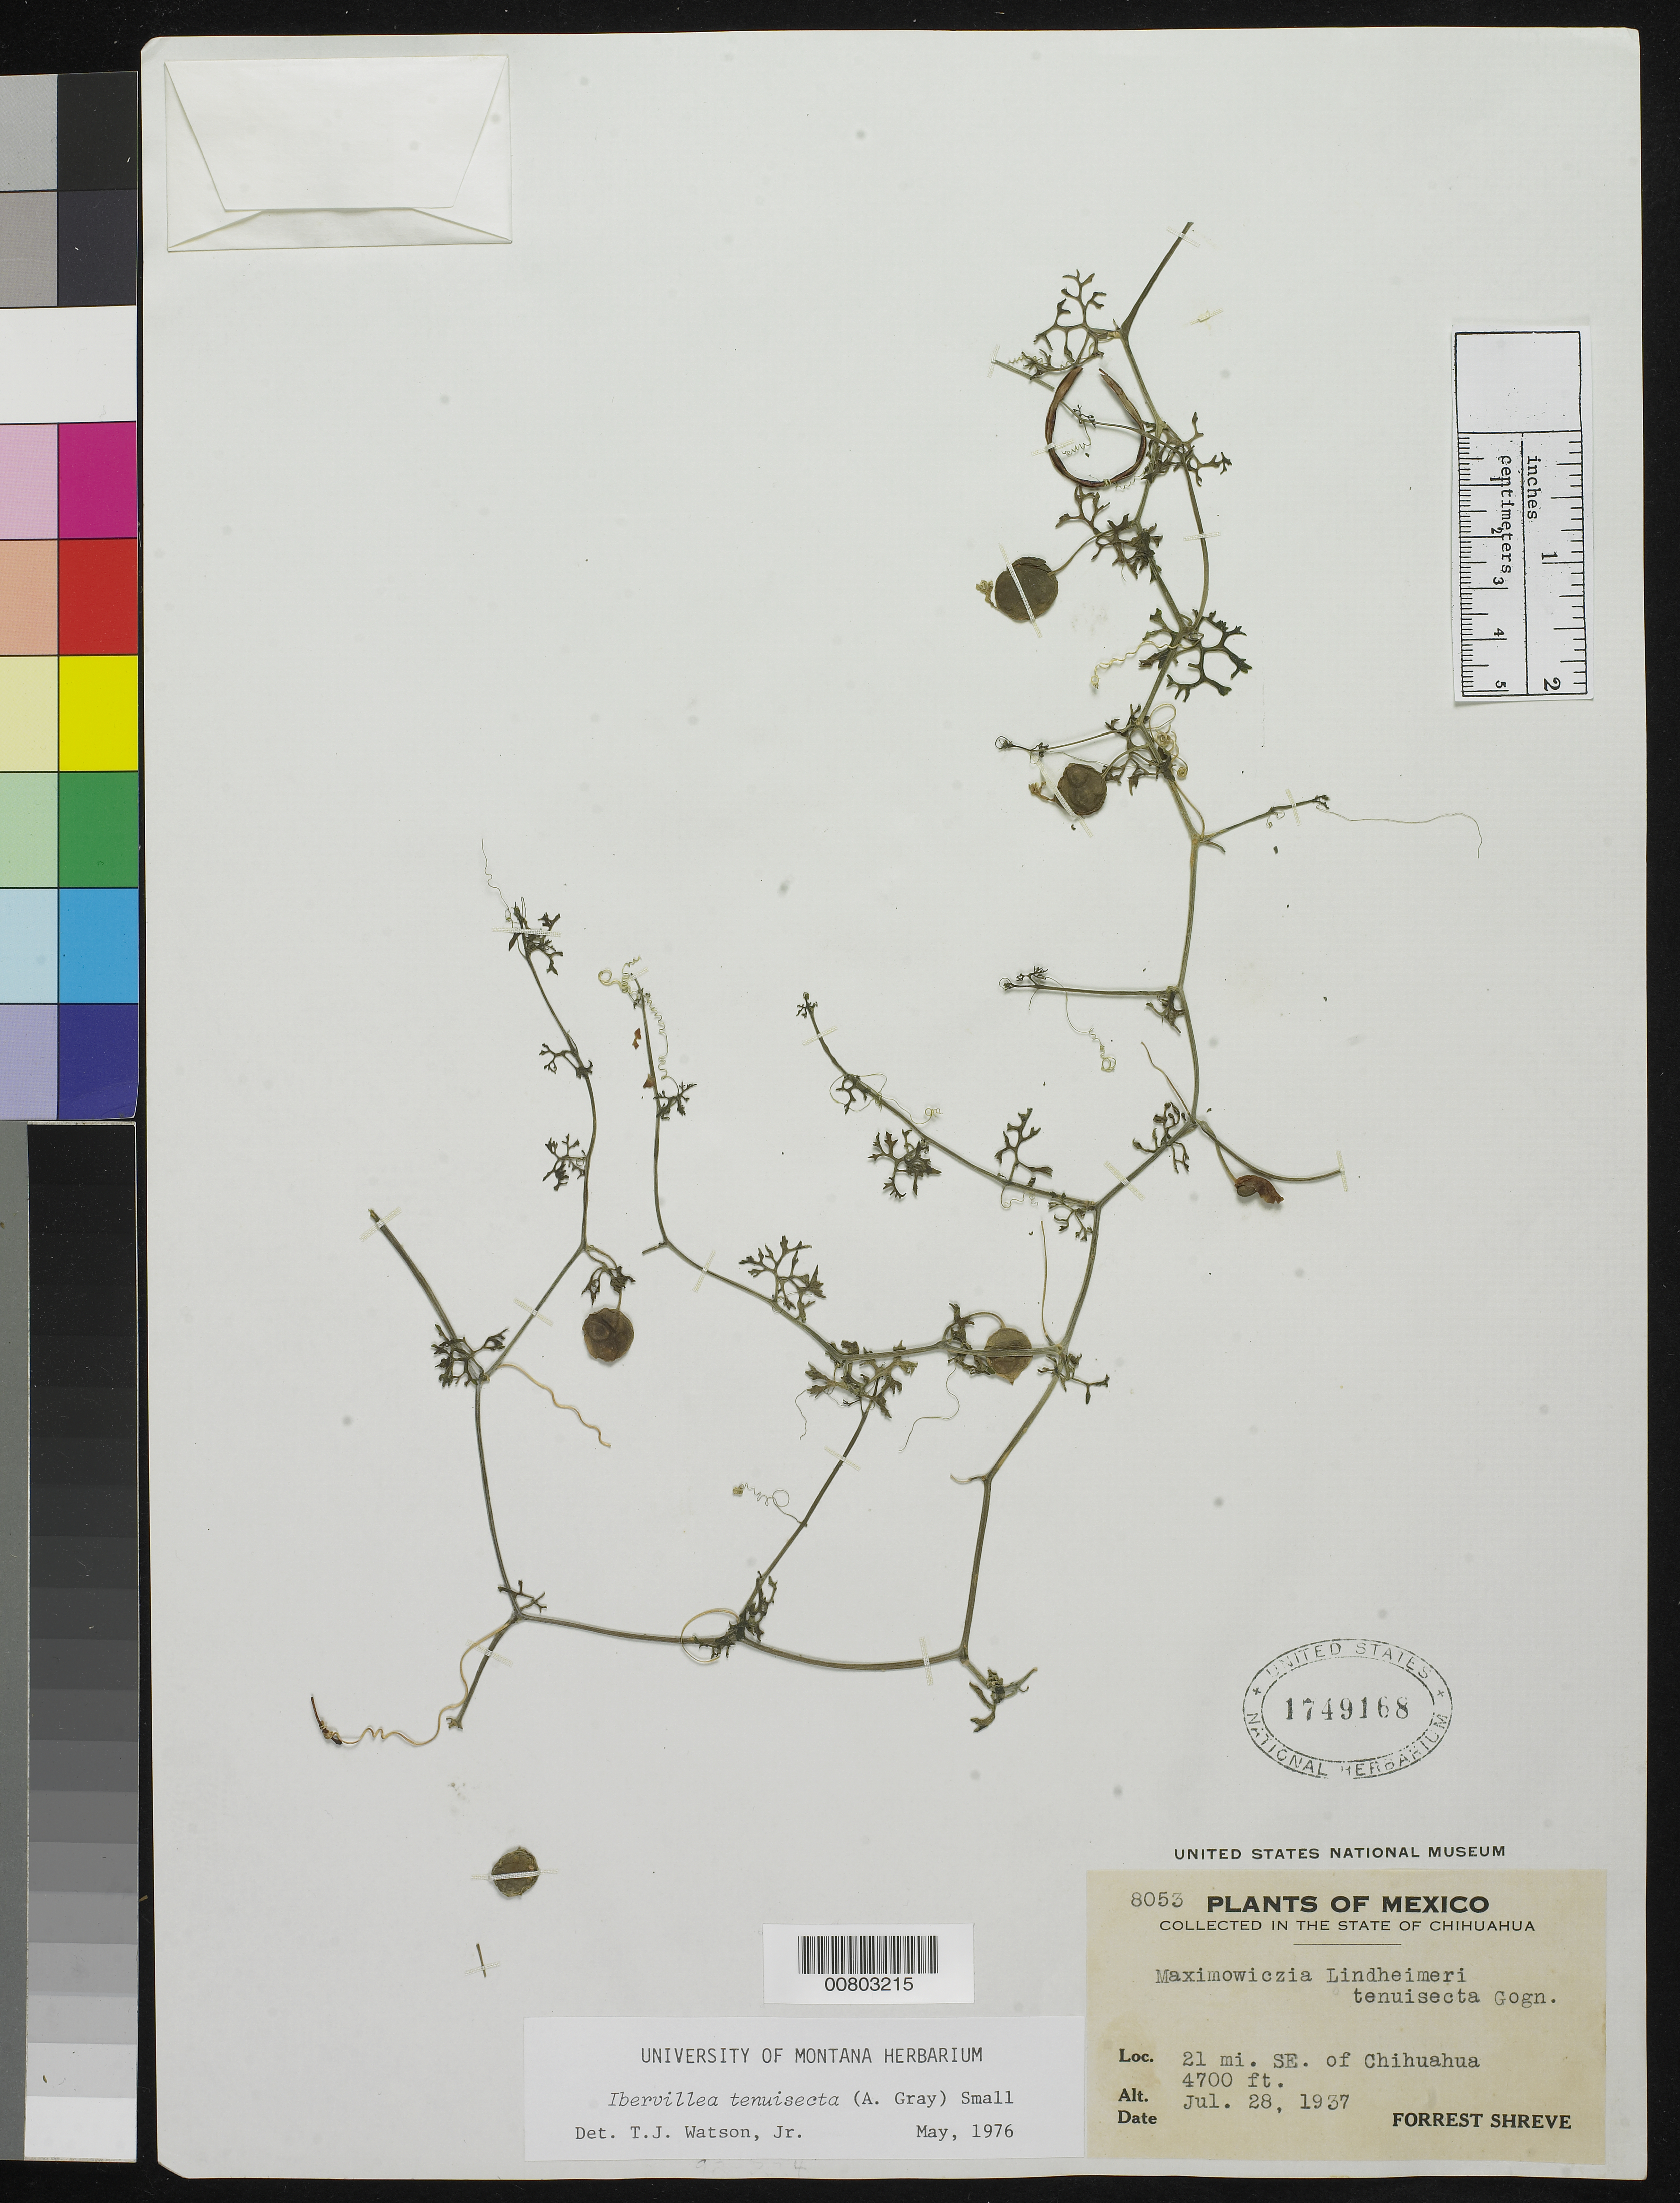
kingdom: Plantae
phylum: Tracheophyta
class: Magnoliopsida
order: Cucurbitales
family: Cucurbitaceae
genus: Ibervillea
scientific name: Ibervillea tenuisecta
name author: (A. Gray) Small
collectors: F. Shreve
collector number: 8053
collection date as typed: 28 Jul 1937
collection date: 1937-07-28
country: Mexico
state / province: Chihuahua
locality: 21 mi. SE of Chihuahua.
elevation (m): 1433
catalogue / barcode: US 1749168